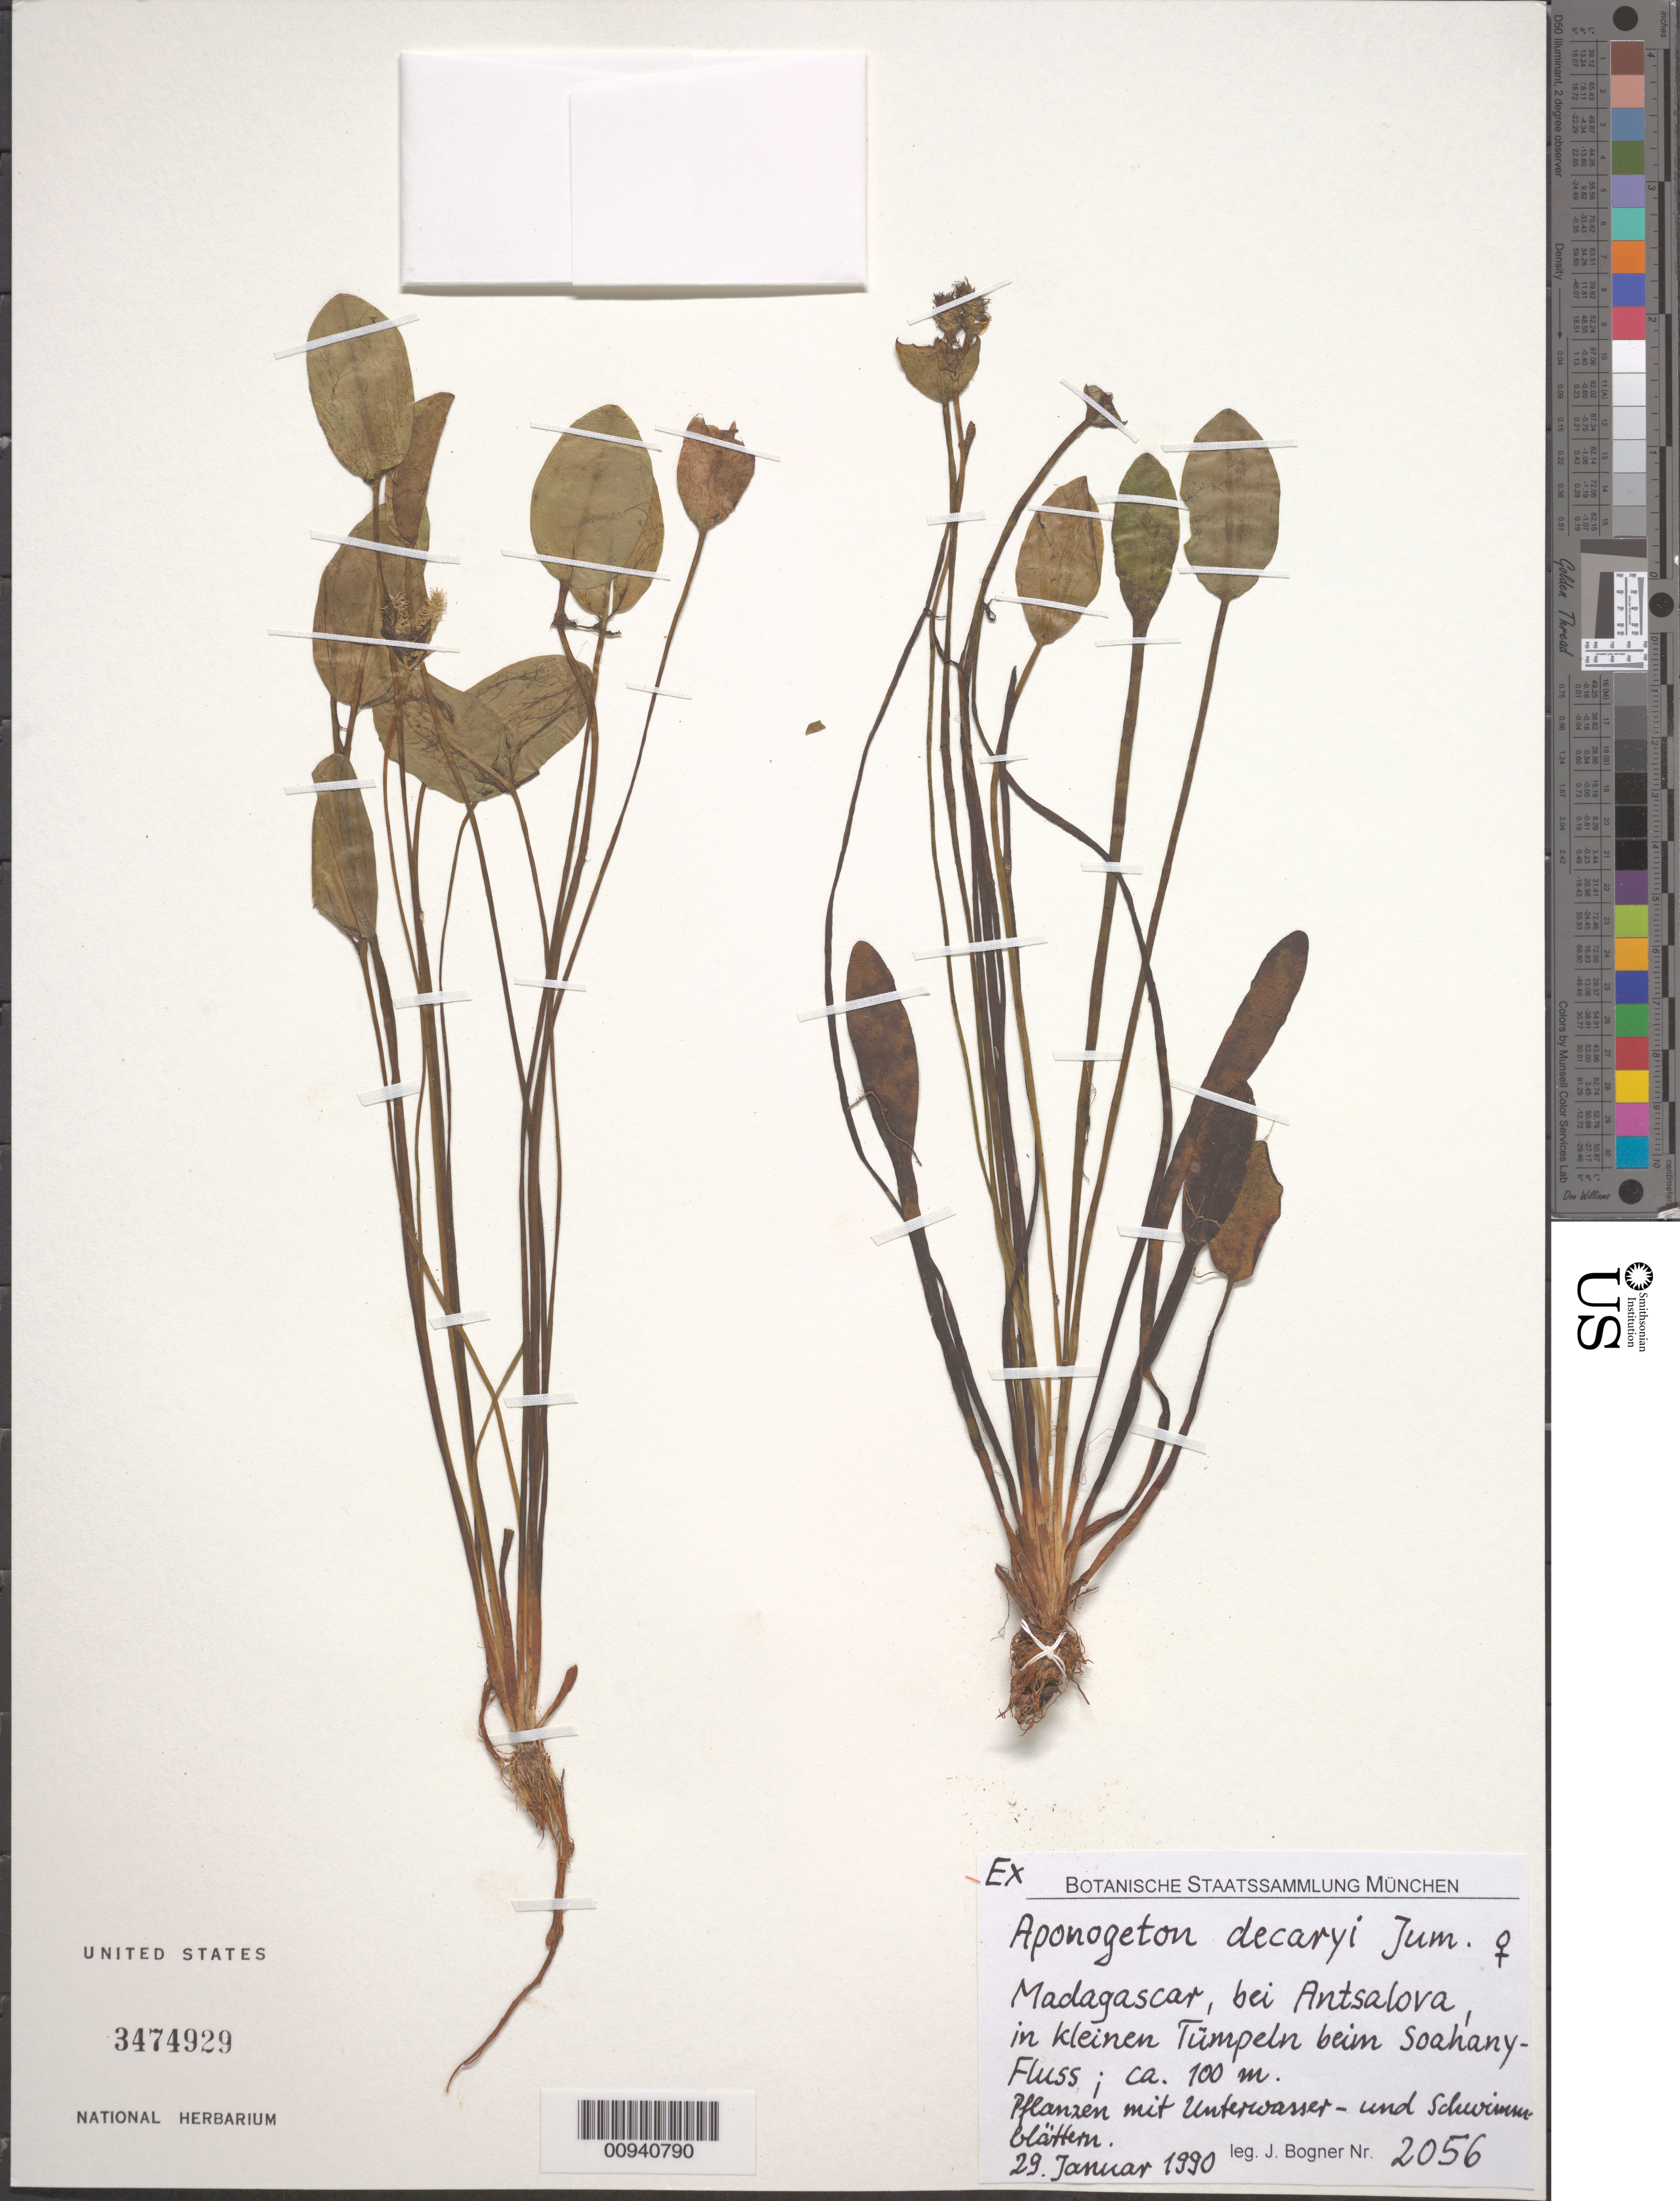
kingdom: Plantae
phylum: Tracheophyta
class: Liliopsida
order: Alismatales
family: Aponogetonaceae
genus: Aponogeton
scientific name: Aponogeton decaryi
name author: Jum.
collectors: J. Bogner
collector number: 2056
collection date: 1990-01-29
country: Madagascar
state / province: Melaky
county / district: Antsalova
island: Madagascar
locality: At the Soahany River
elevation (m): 100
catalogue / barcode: US 3474929